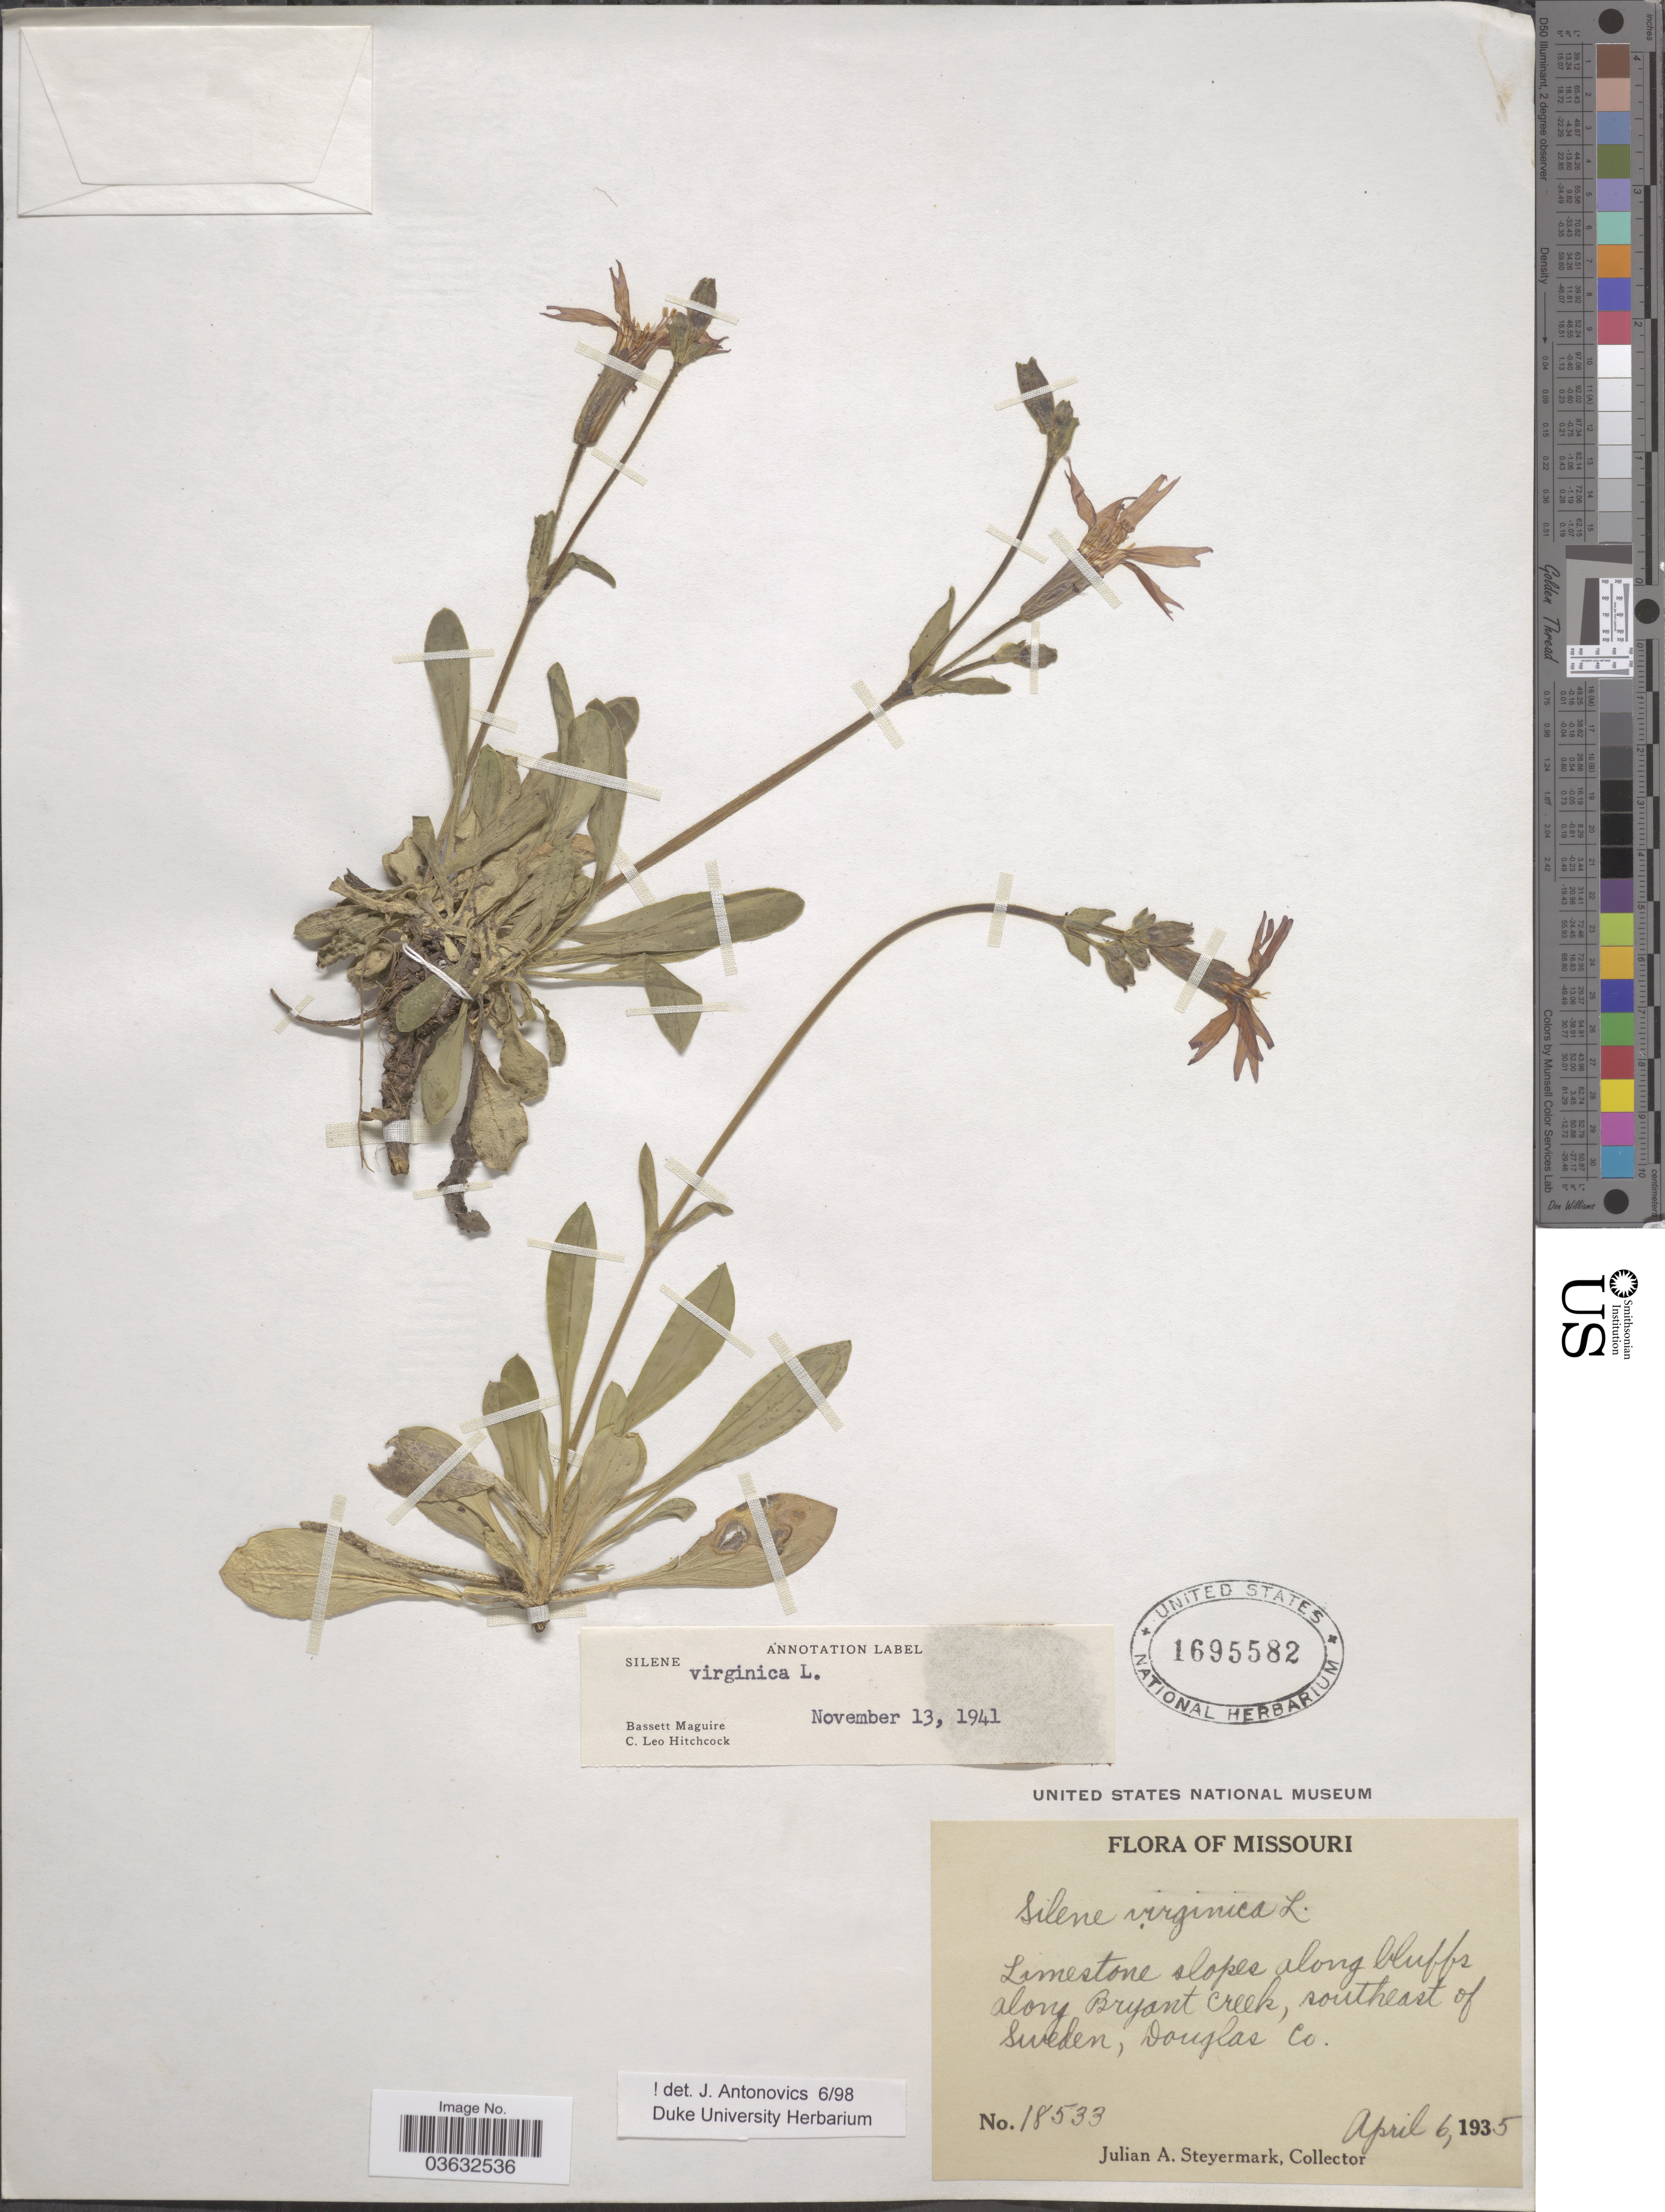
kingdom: Plantae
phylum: Tracheophyta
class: Magnoliopsida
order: Caryophyllales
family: Caryophyllaceae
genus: Silene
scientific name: Silene virginica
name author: L.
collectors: J. Steyermark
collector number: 18533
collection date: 1935-04-06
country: United States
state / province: Missouri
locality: Limestone slopes along blufss along Bryant Creek, southeast of Sweden, Douglas Co.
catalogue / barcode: US 1695582